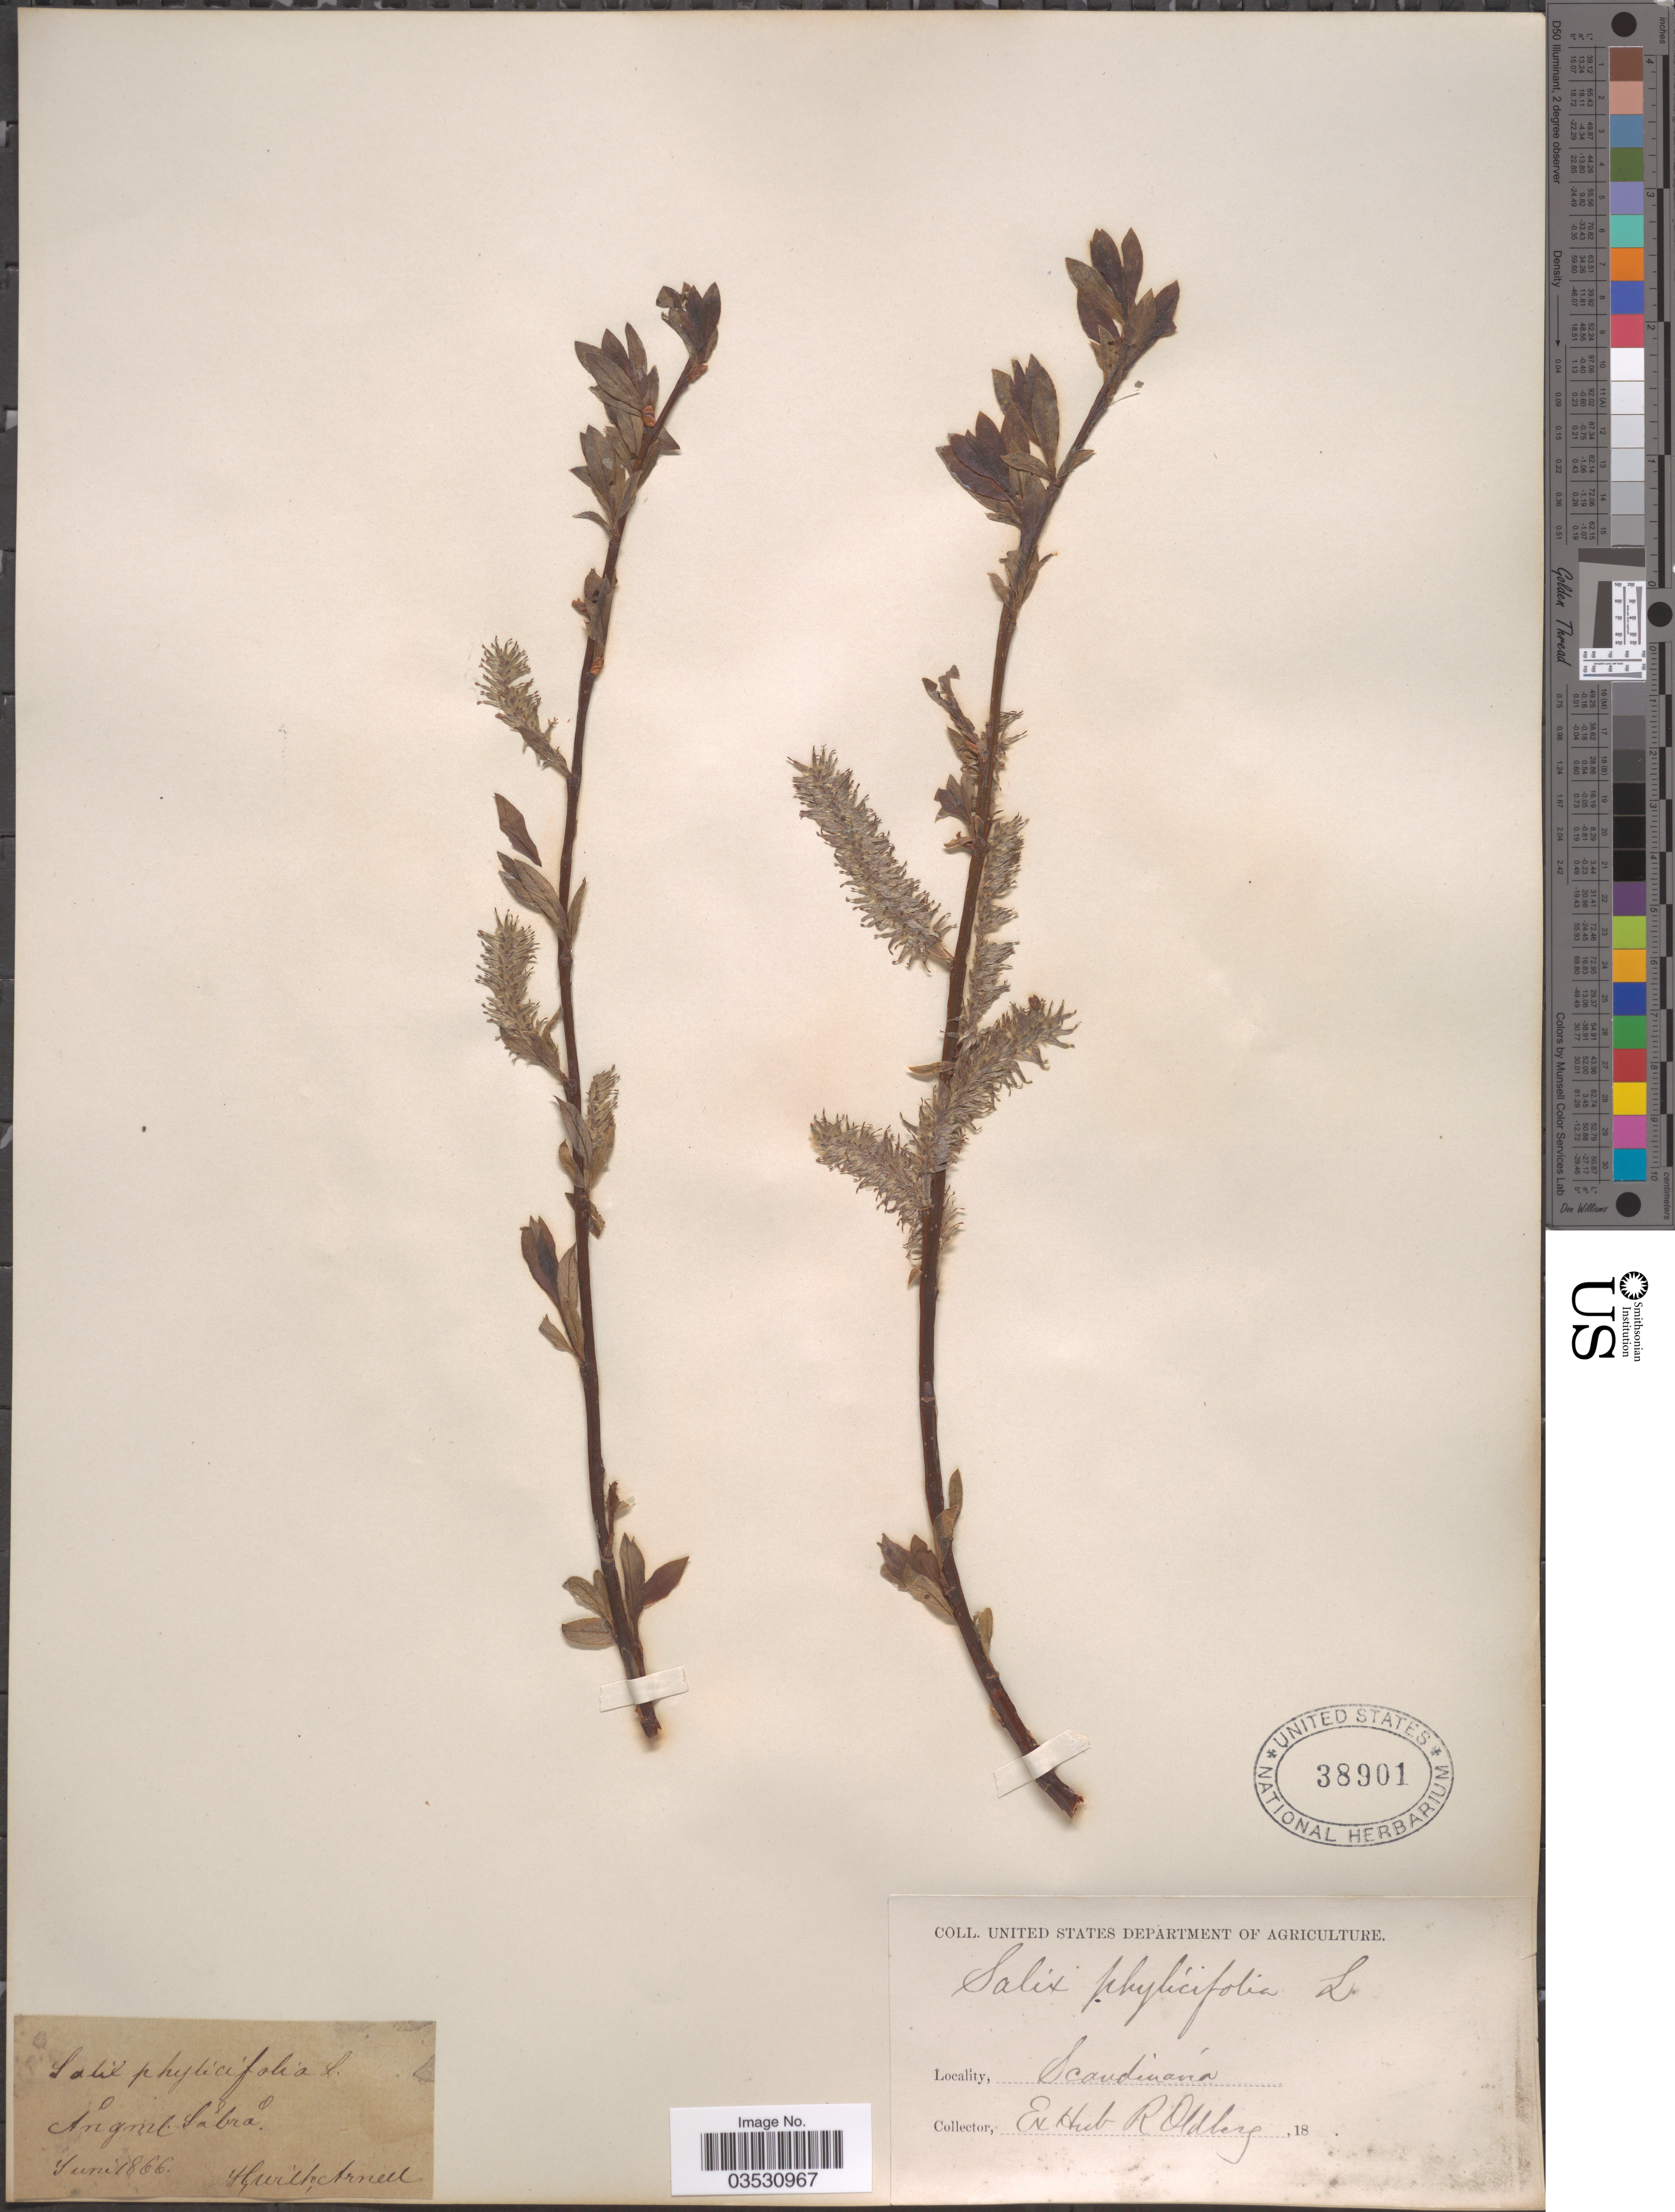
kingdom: Plantae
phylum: Tracheophyta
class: Magnoliopsida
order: Malpighiales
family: Salicaceae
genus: Salix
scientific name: Salix phylicifolia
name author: L.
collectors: ex herb. R. Oldberg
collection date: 1866-06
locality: Scandinavia. Ångml. Sabrå [interpreted].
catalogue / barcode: US 38901